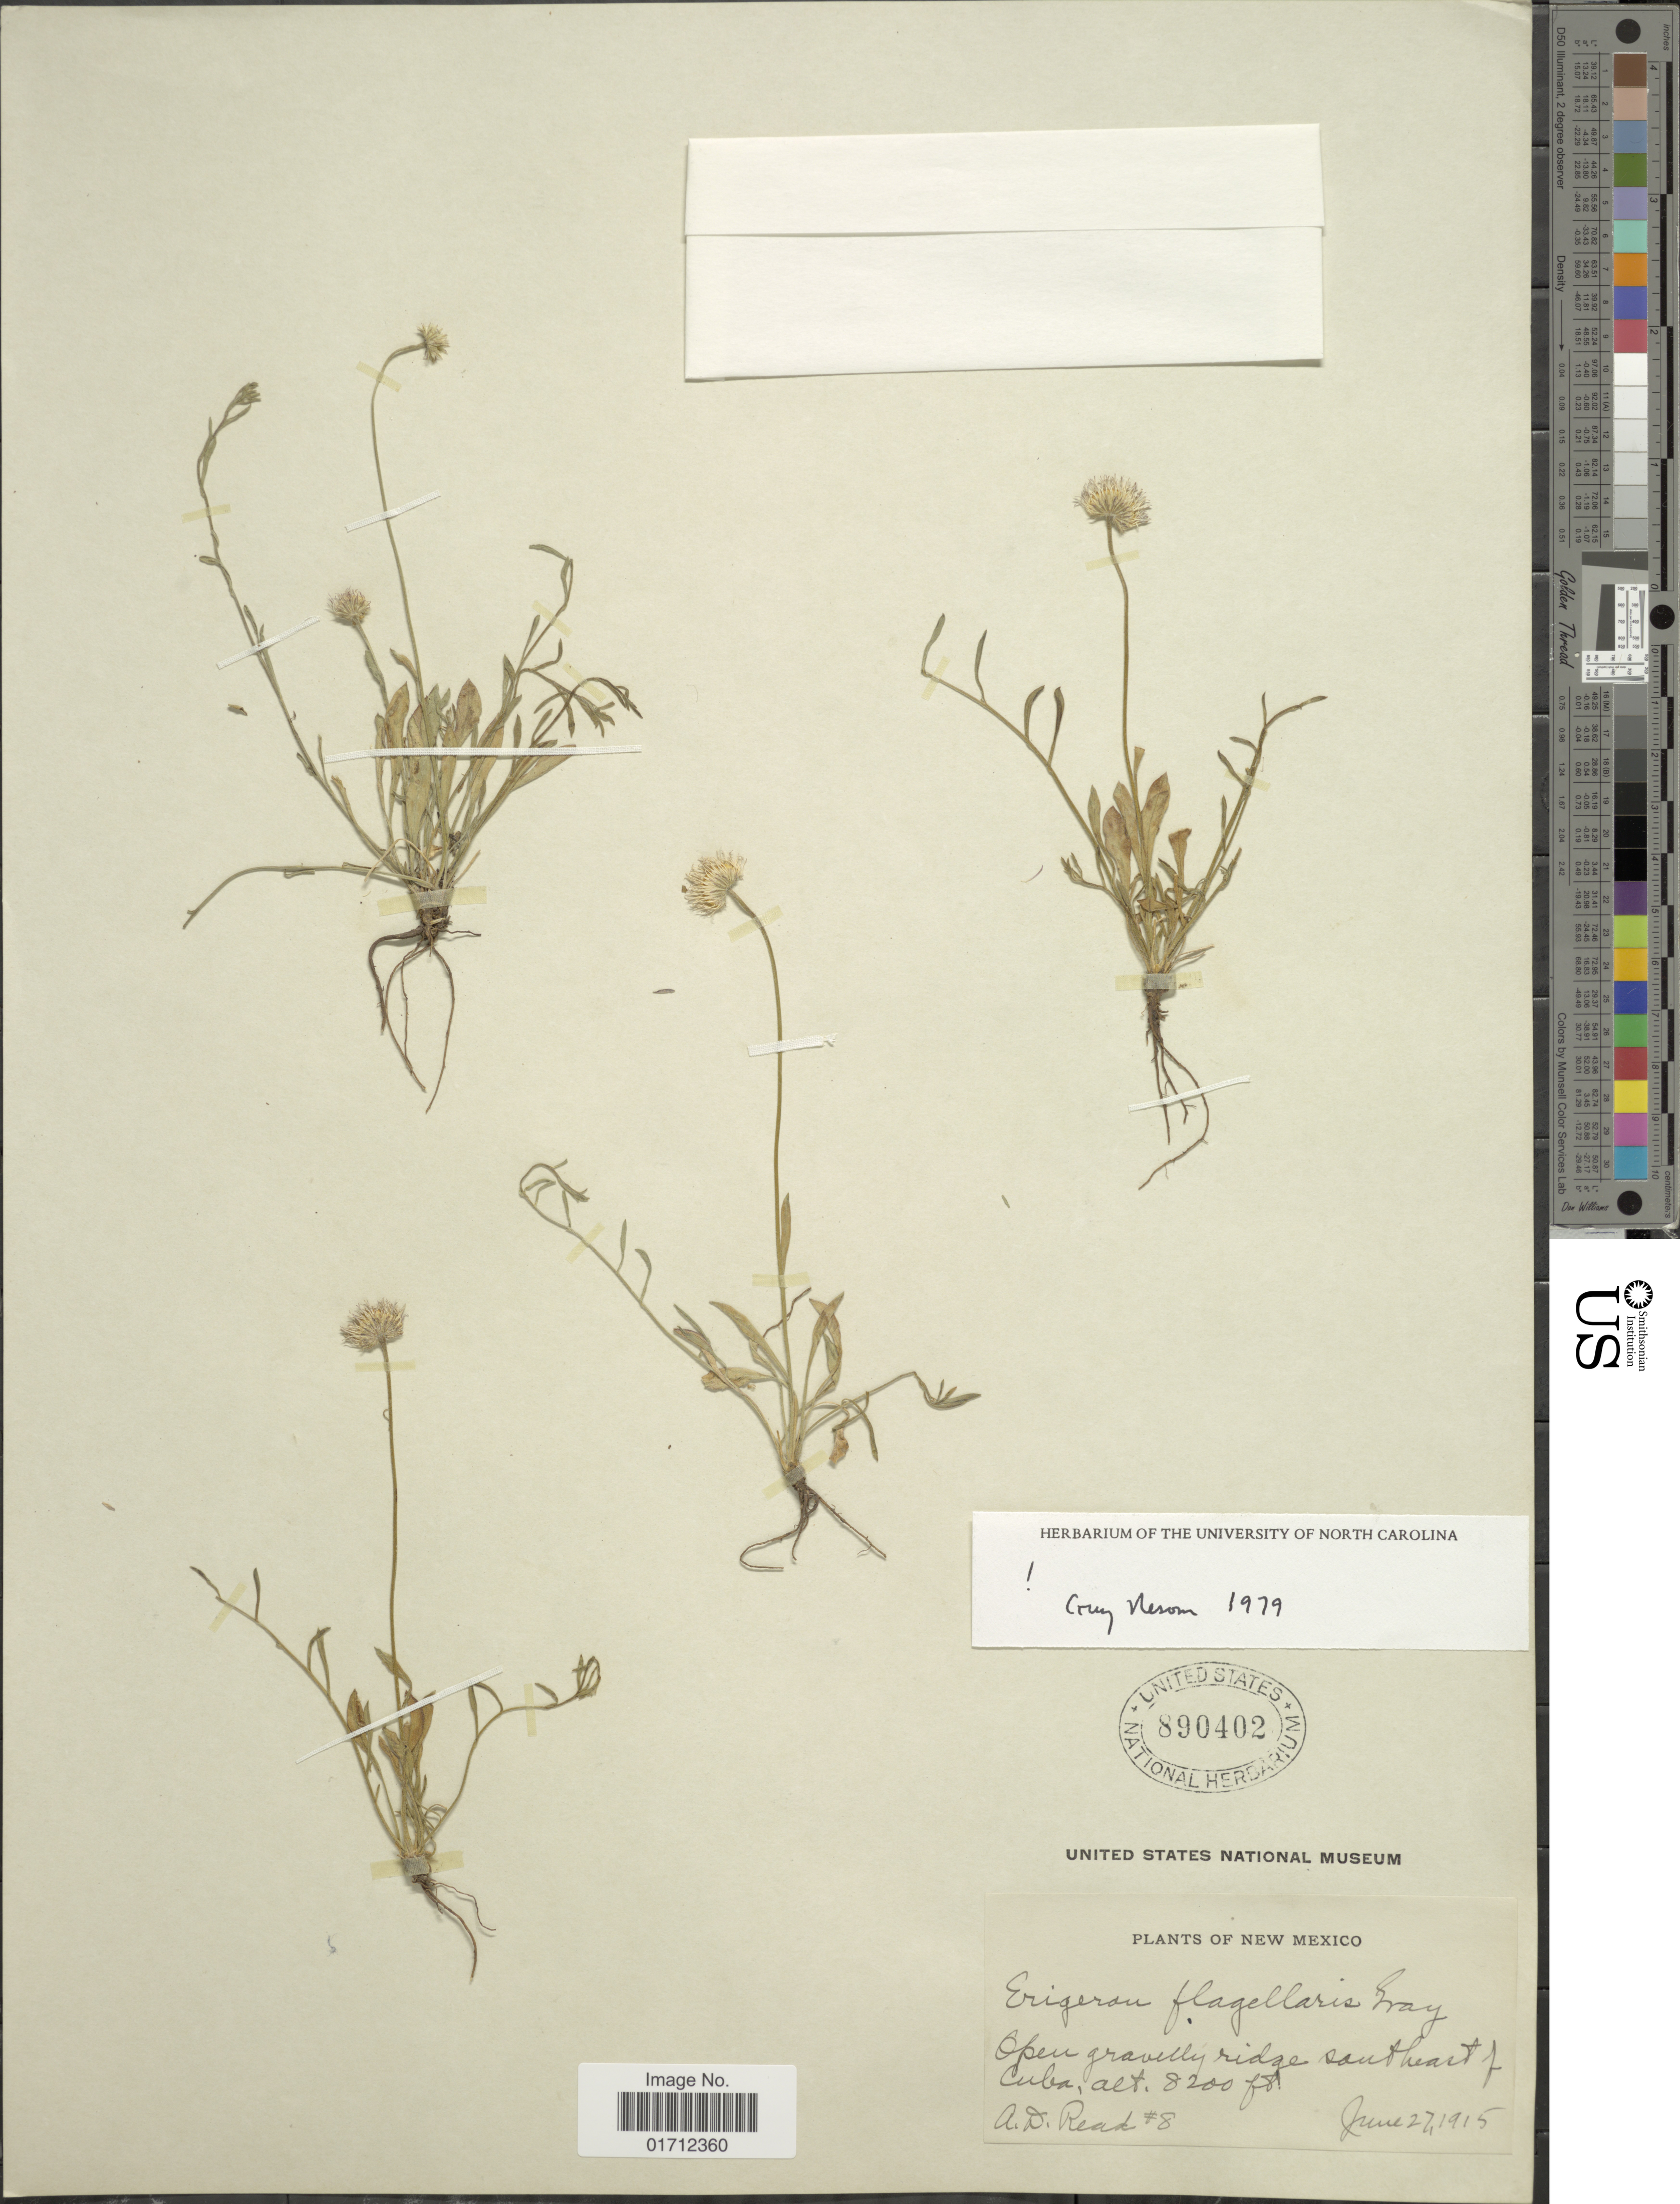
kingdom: Plantae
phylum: Tracheophyta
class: Magnoliopsida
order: Asterales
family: Asteraceae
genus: Erigeron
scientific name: Erigeron flagellaris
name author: A. Gray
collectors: A. D. Read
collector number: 8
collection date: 1915-06-27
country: United States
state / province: New Mexico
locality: Southeast of Cuba.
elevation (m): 2499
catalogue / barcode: US 890402